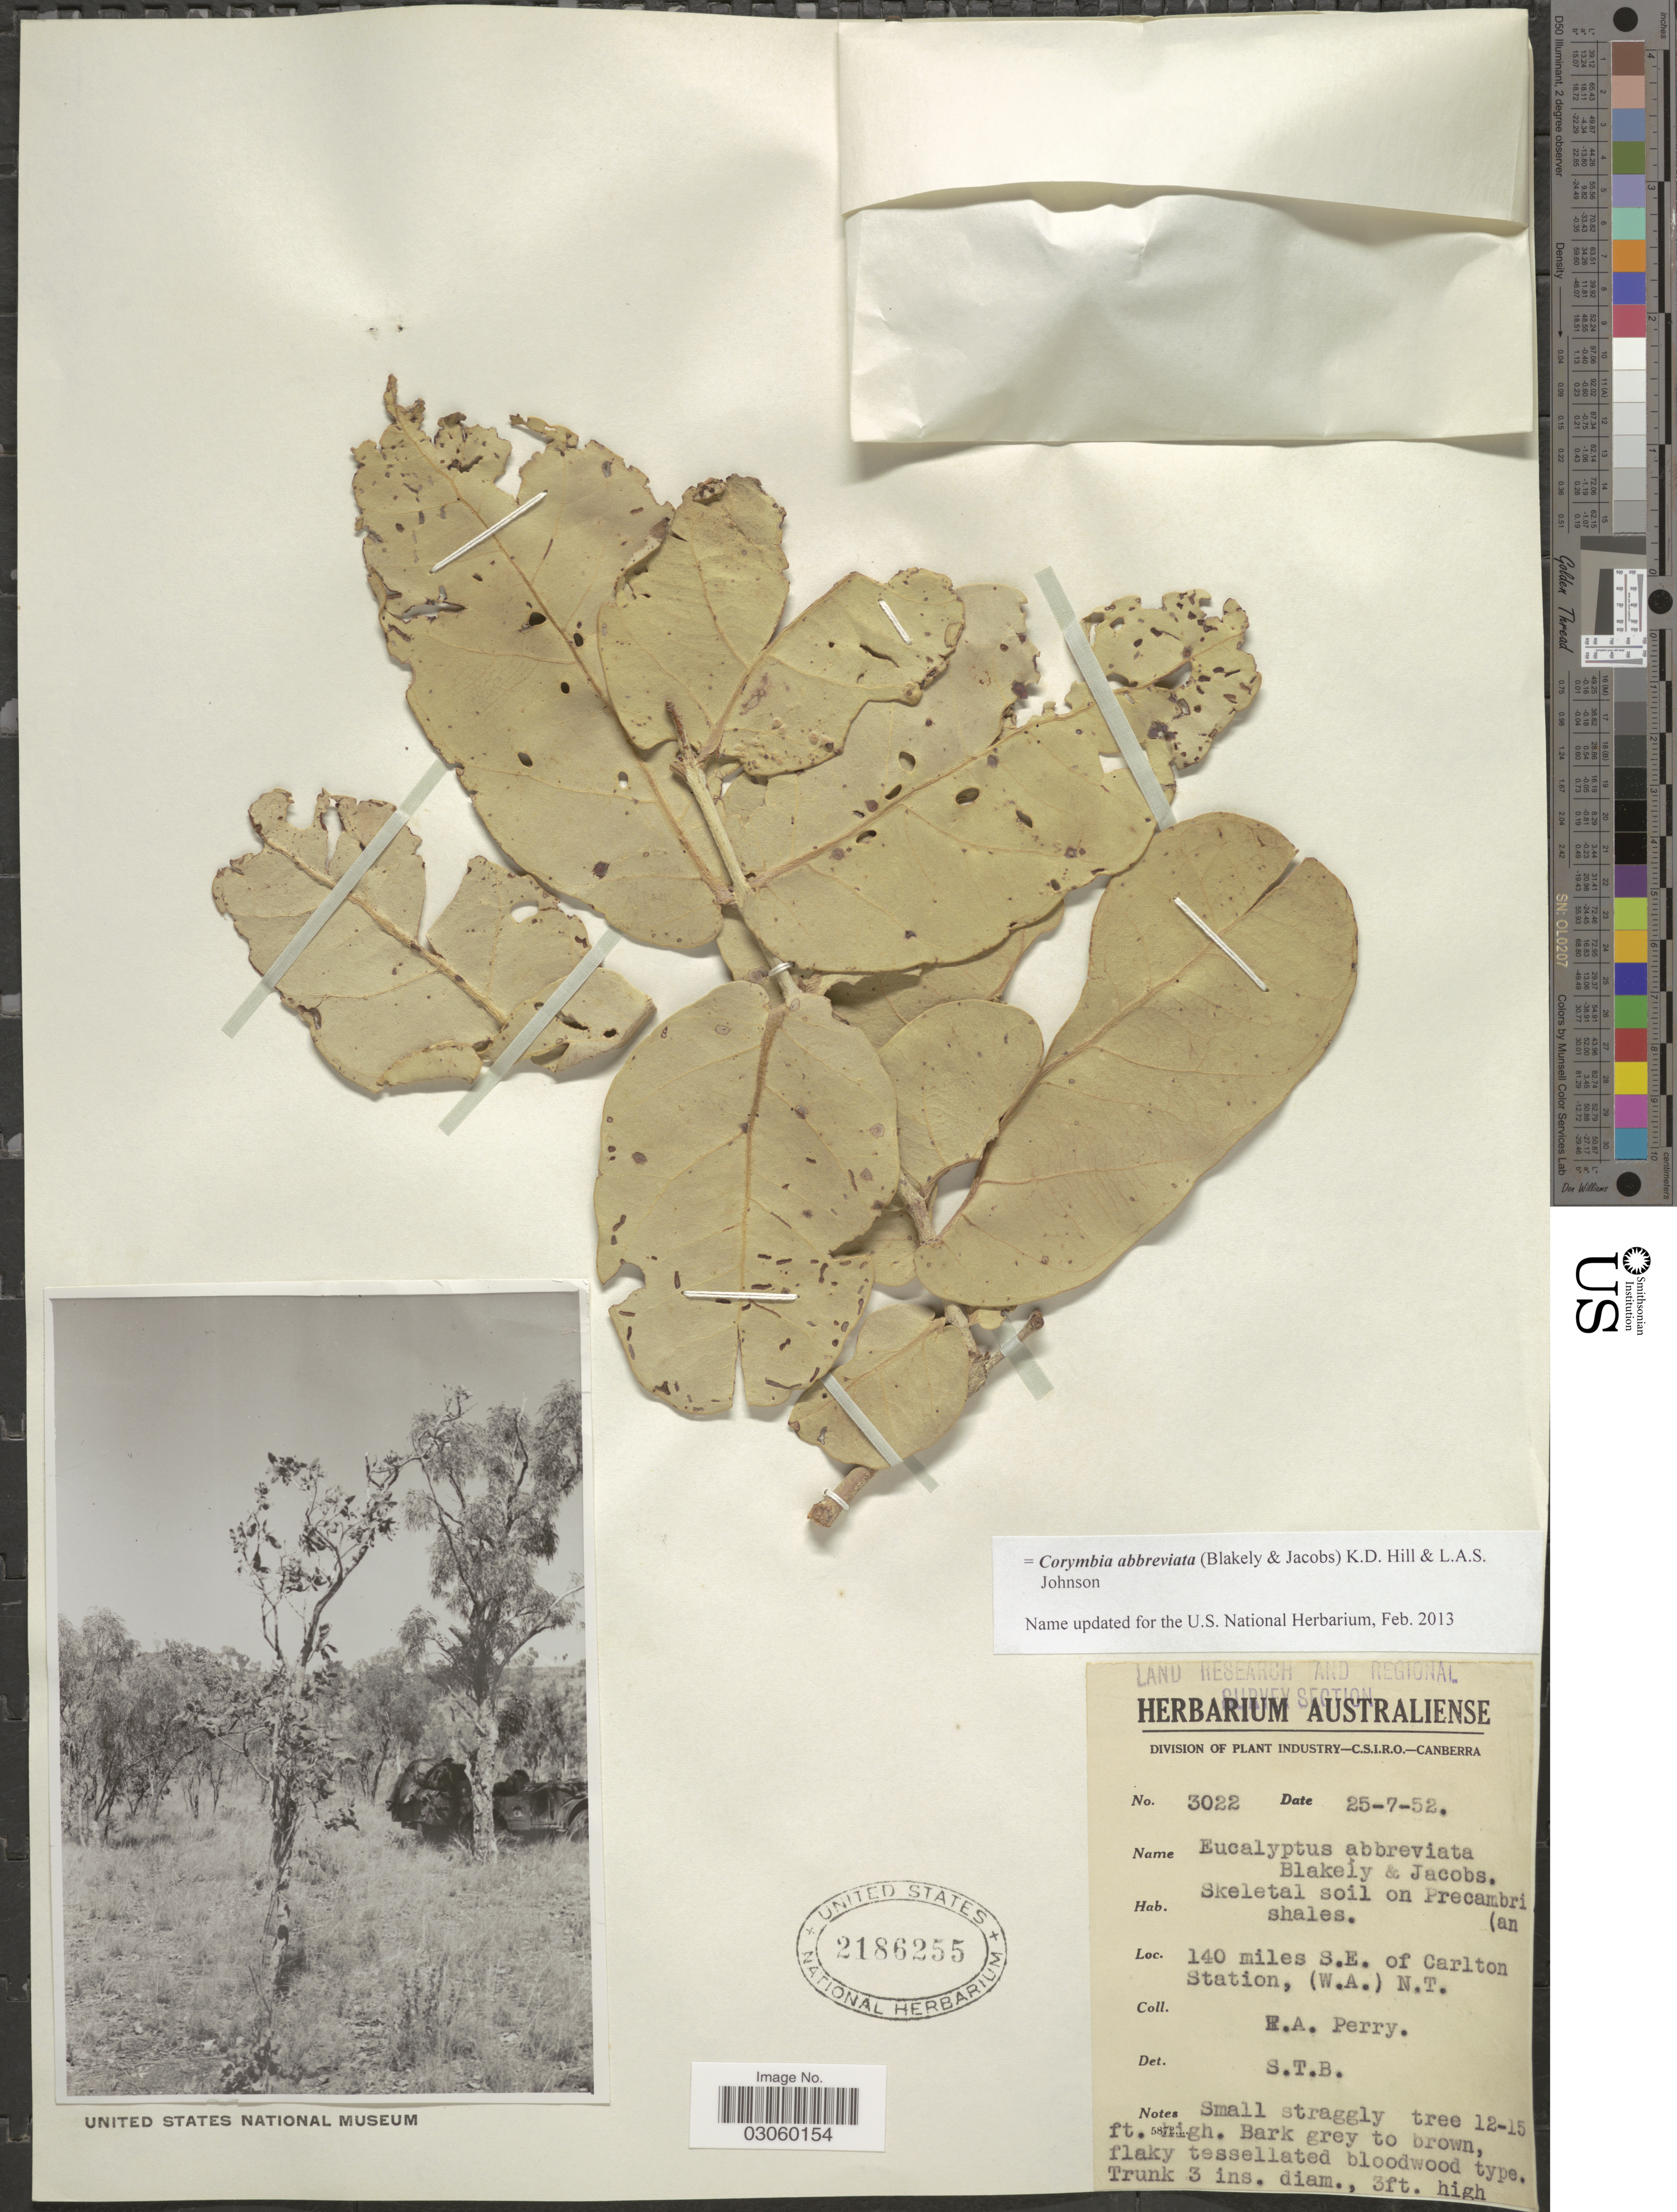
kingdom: Plantae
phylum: Tracheophyta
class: Magnoliopsida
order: Myrtales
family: Myrtaceae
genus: Corymbia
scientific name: Corymbia abbreviata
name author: (Blakely & Jacobs) K.D. Hill & L.A.S. Johnson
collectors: Perry, R. A.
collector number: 3022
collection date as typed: Transcribed d/m/y: 25/7/52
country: Australia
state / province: Northern Territory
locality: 140 miles S.E. of Carlton Station, (W.A.) N.T.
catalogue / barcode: US 2186255